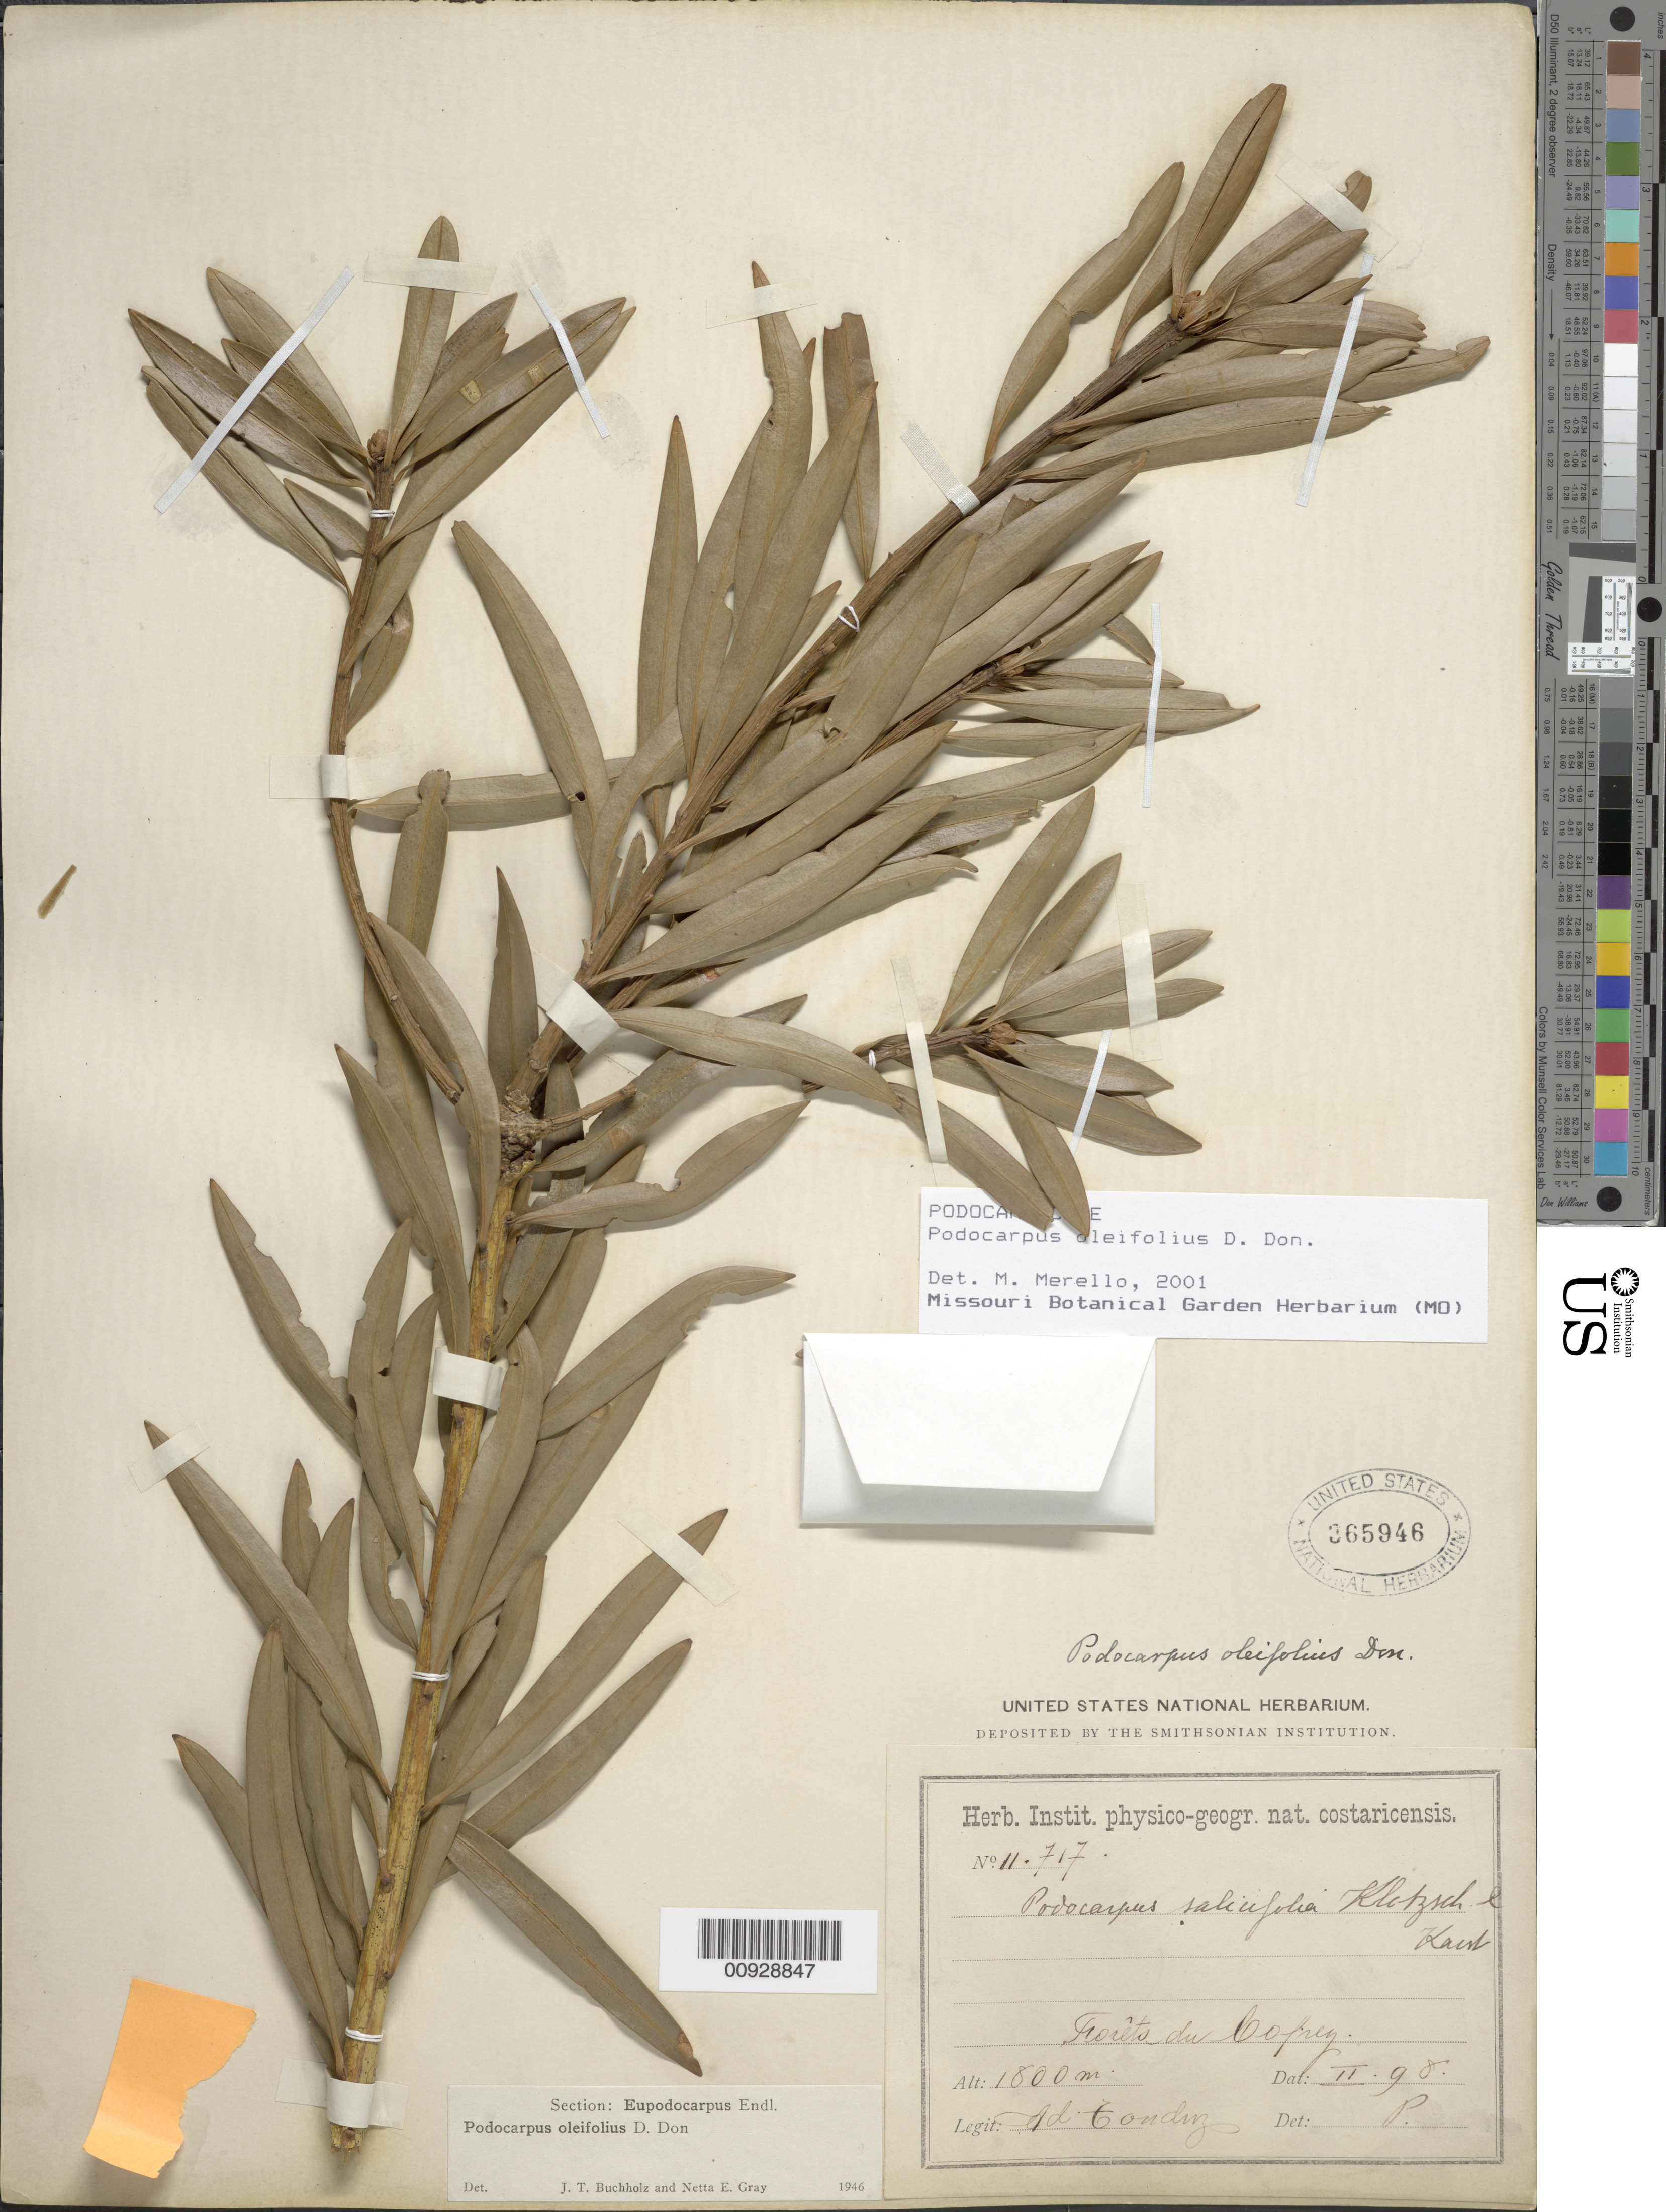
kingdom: Plantae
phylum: Tracheophyta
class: Pinopsida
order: Pinales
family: Podocarpaceae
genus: Podocarpus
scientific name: Podocarpus oleifolius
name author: D. Don ex Lamb.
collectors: A. Tonduz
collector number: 11717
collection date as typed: Feb 1898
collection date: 1898-02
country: Costa Rica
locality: Forêts du Cofrey.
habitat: Forêts du Cofrey.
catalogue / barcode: US 365946